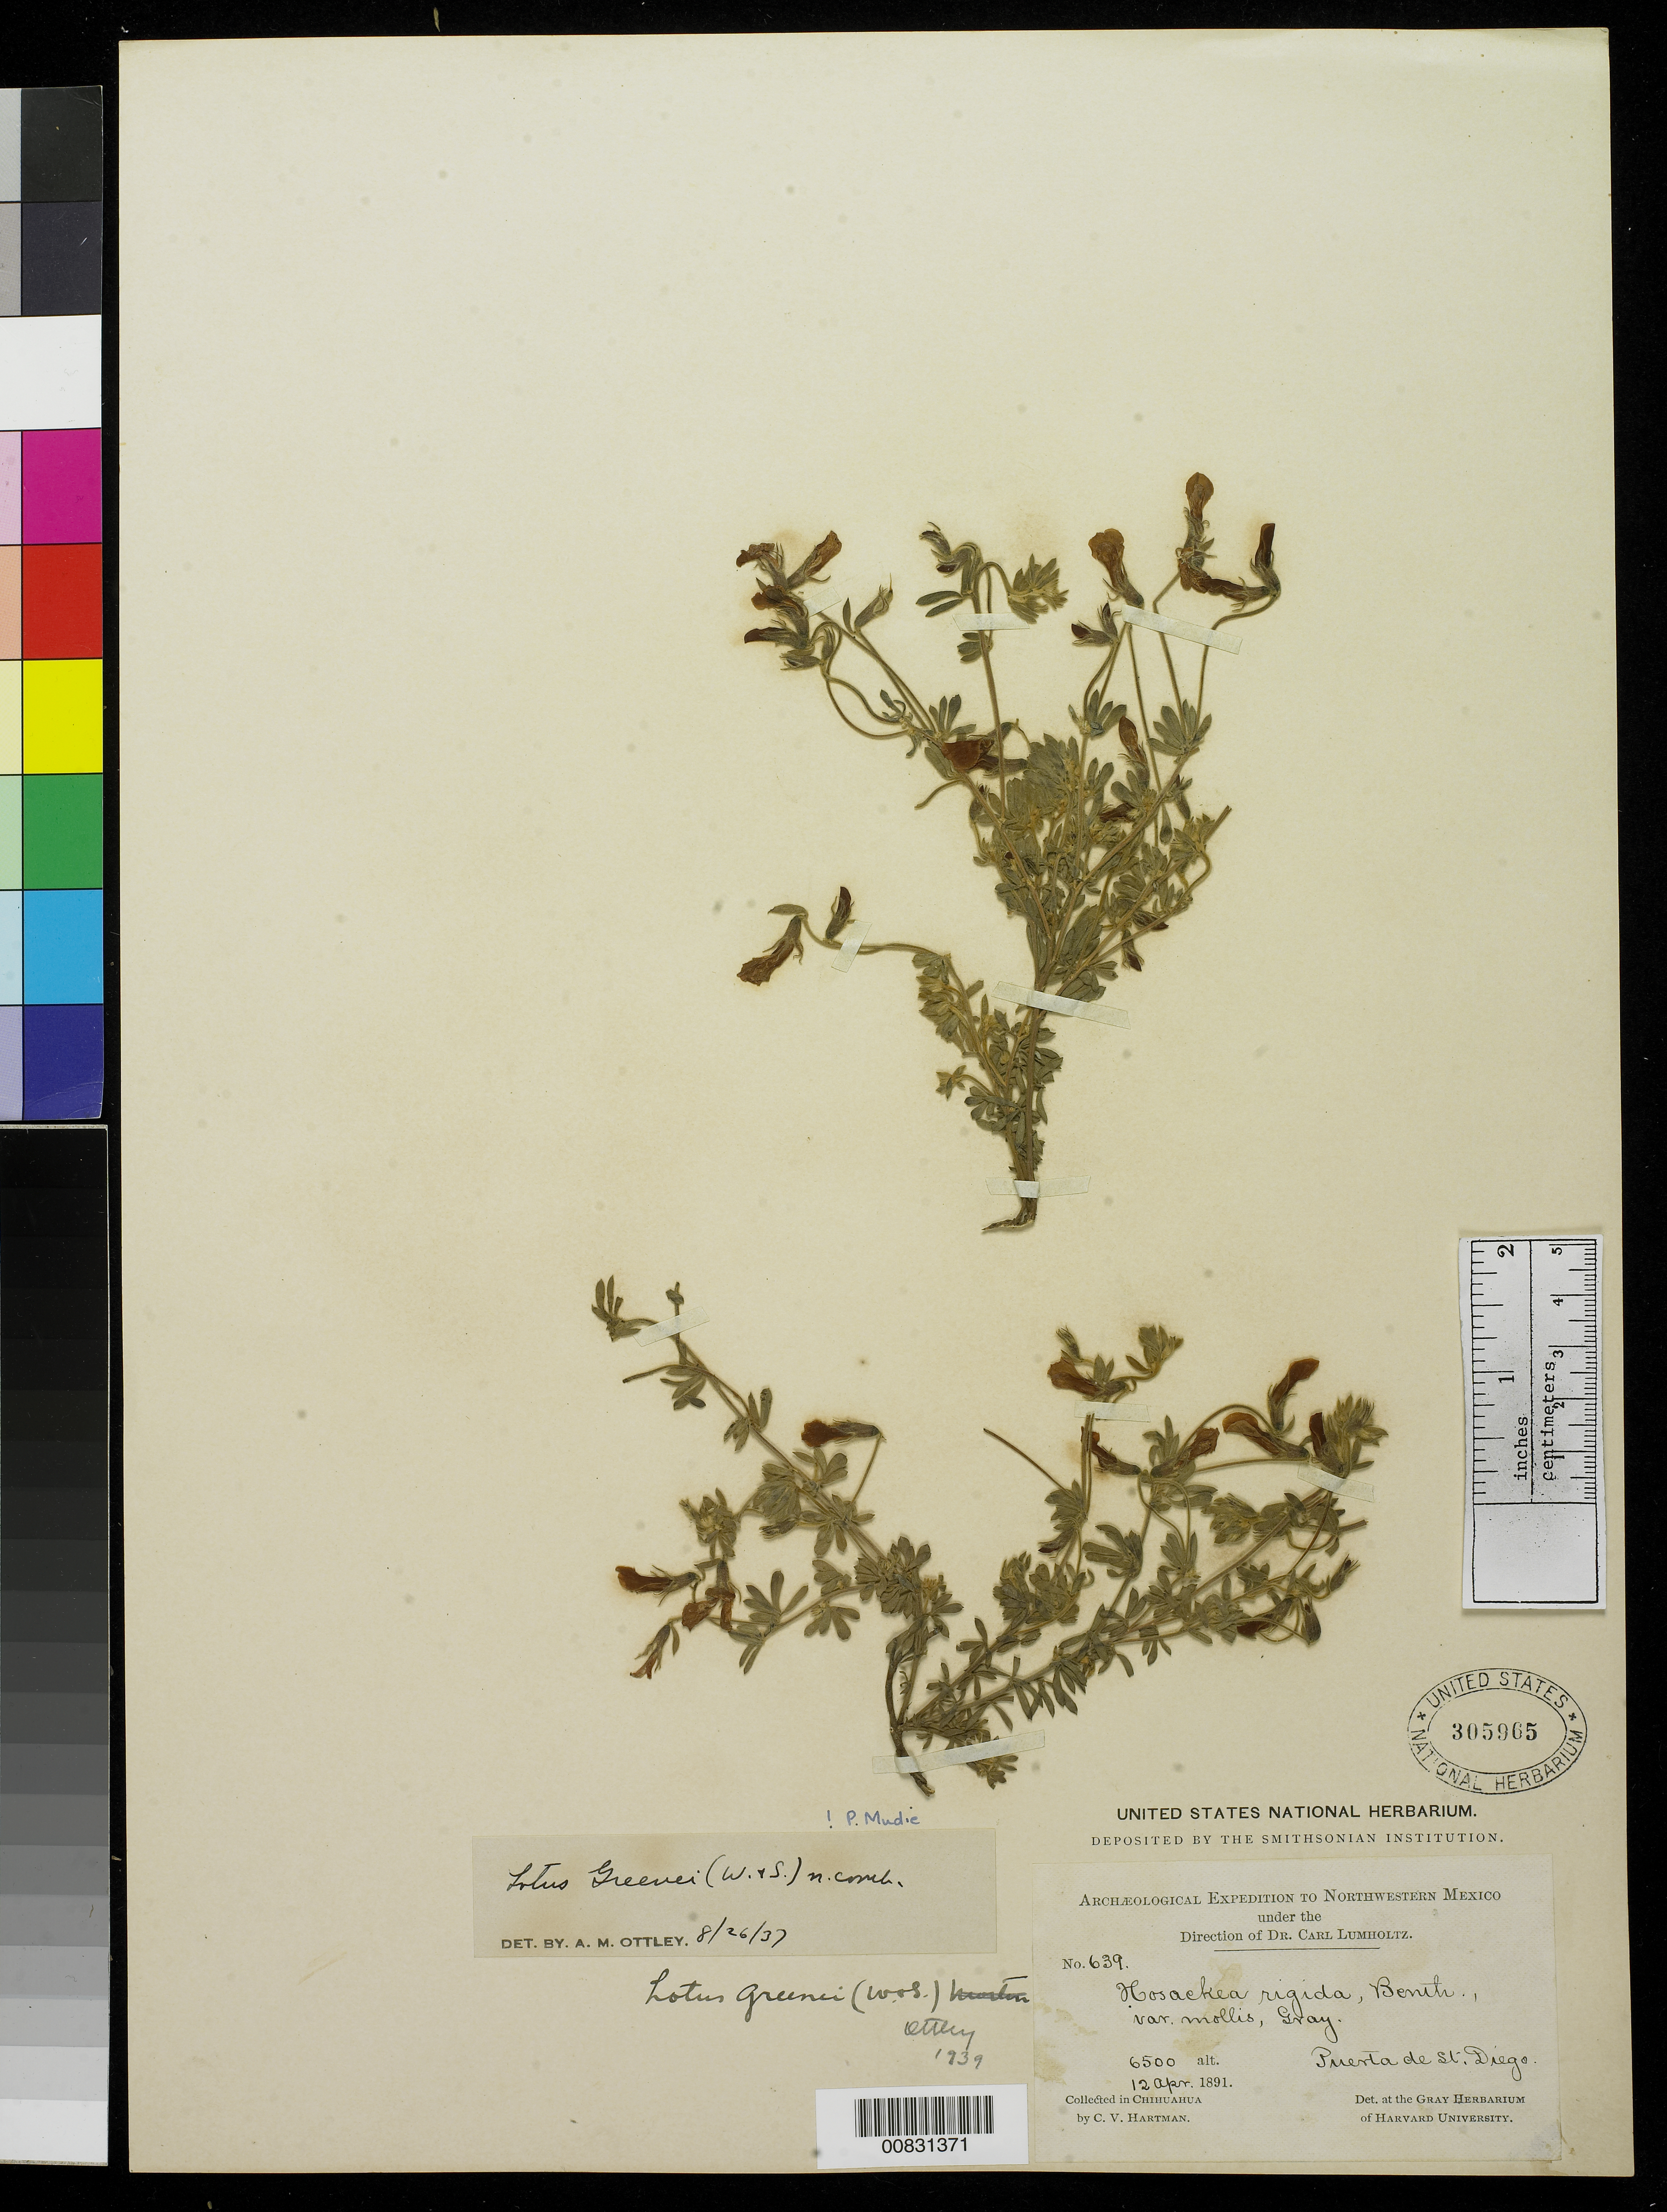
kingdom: Plantae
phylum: Tracheophyta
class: Magnoliopsida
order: Fabales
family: Fabaceae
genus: Ottleya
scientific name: Ottleya greenei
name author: (Wooten & Standl.) D.D. Sokoloff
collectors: C. V. Hartman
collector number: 639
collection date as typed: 12 Apr 1891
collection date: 1891-04-12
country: Mexico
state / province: Chihuahua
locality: Puerta de St. Diego.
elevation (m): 1981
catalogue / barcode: US 305965